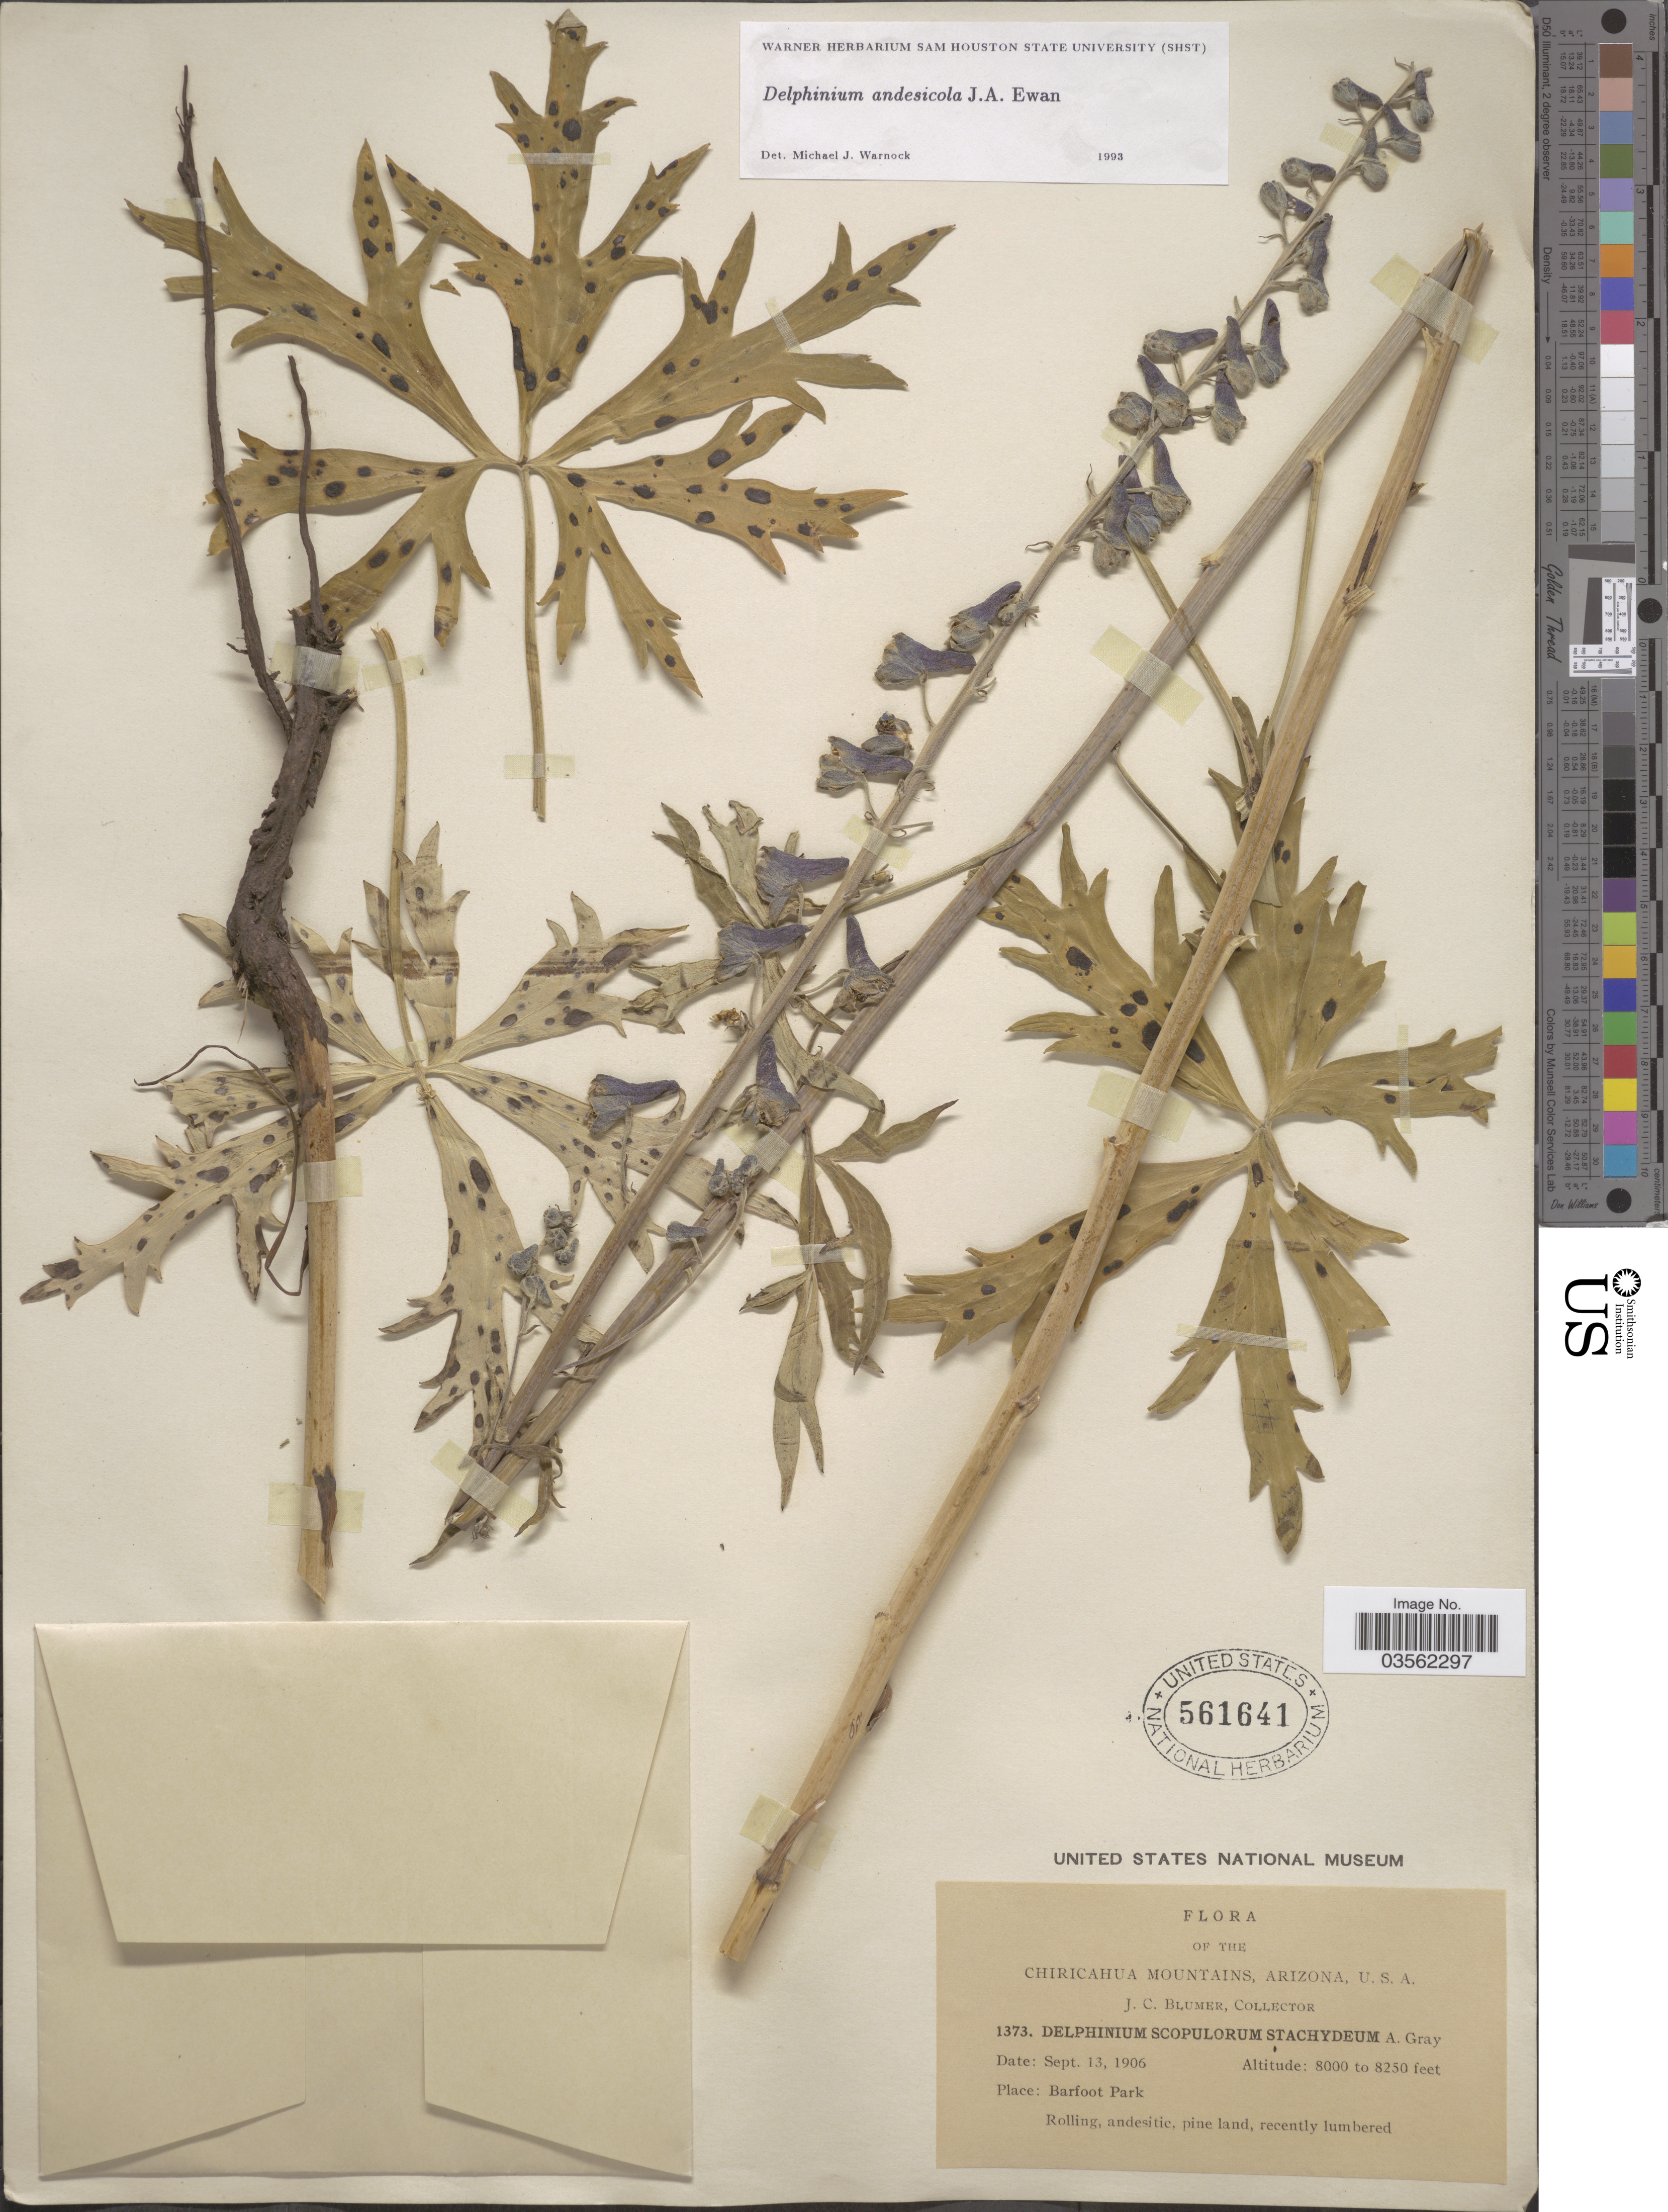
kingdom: Plantae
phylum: Tracheophyta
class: Magnoliopsida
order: Ranunculales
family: Ranunculaceae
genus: Delphinium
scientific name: Delphinium andesicola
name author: Ewan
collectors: J. C. Blumer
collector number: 1373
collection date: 1906-09-13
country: United States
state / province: Arizona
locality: Chiricahua Mountains, U.S.A. Barfoot Park.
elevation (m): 2438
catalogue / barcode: US 561641